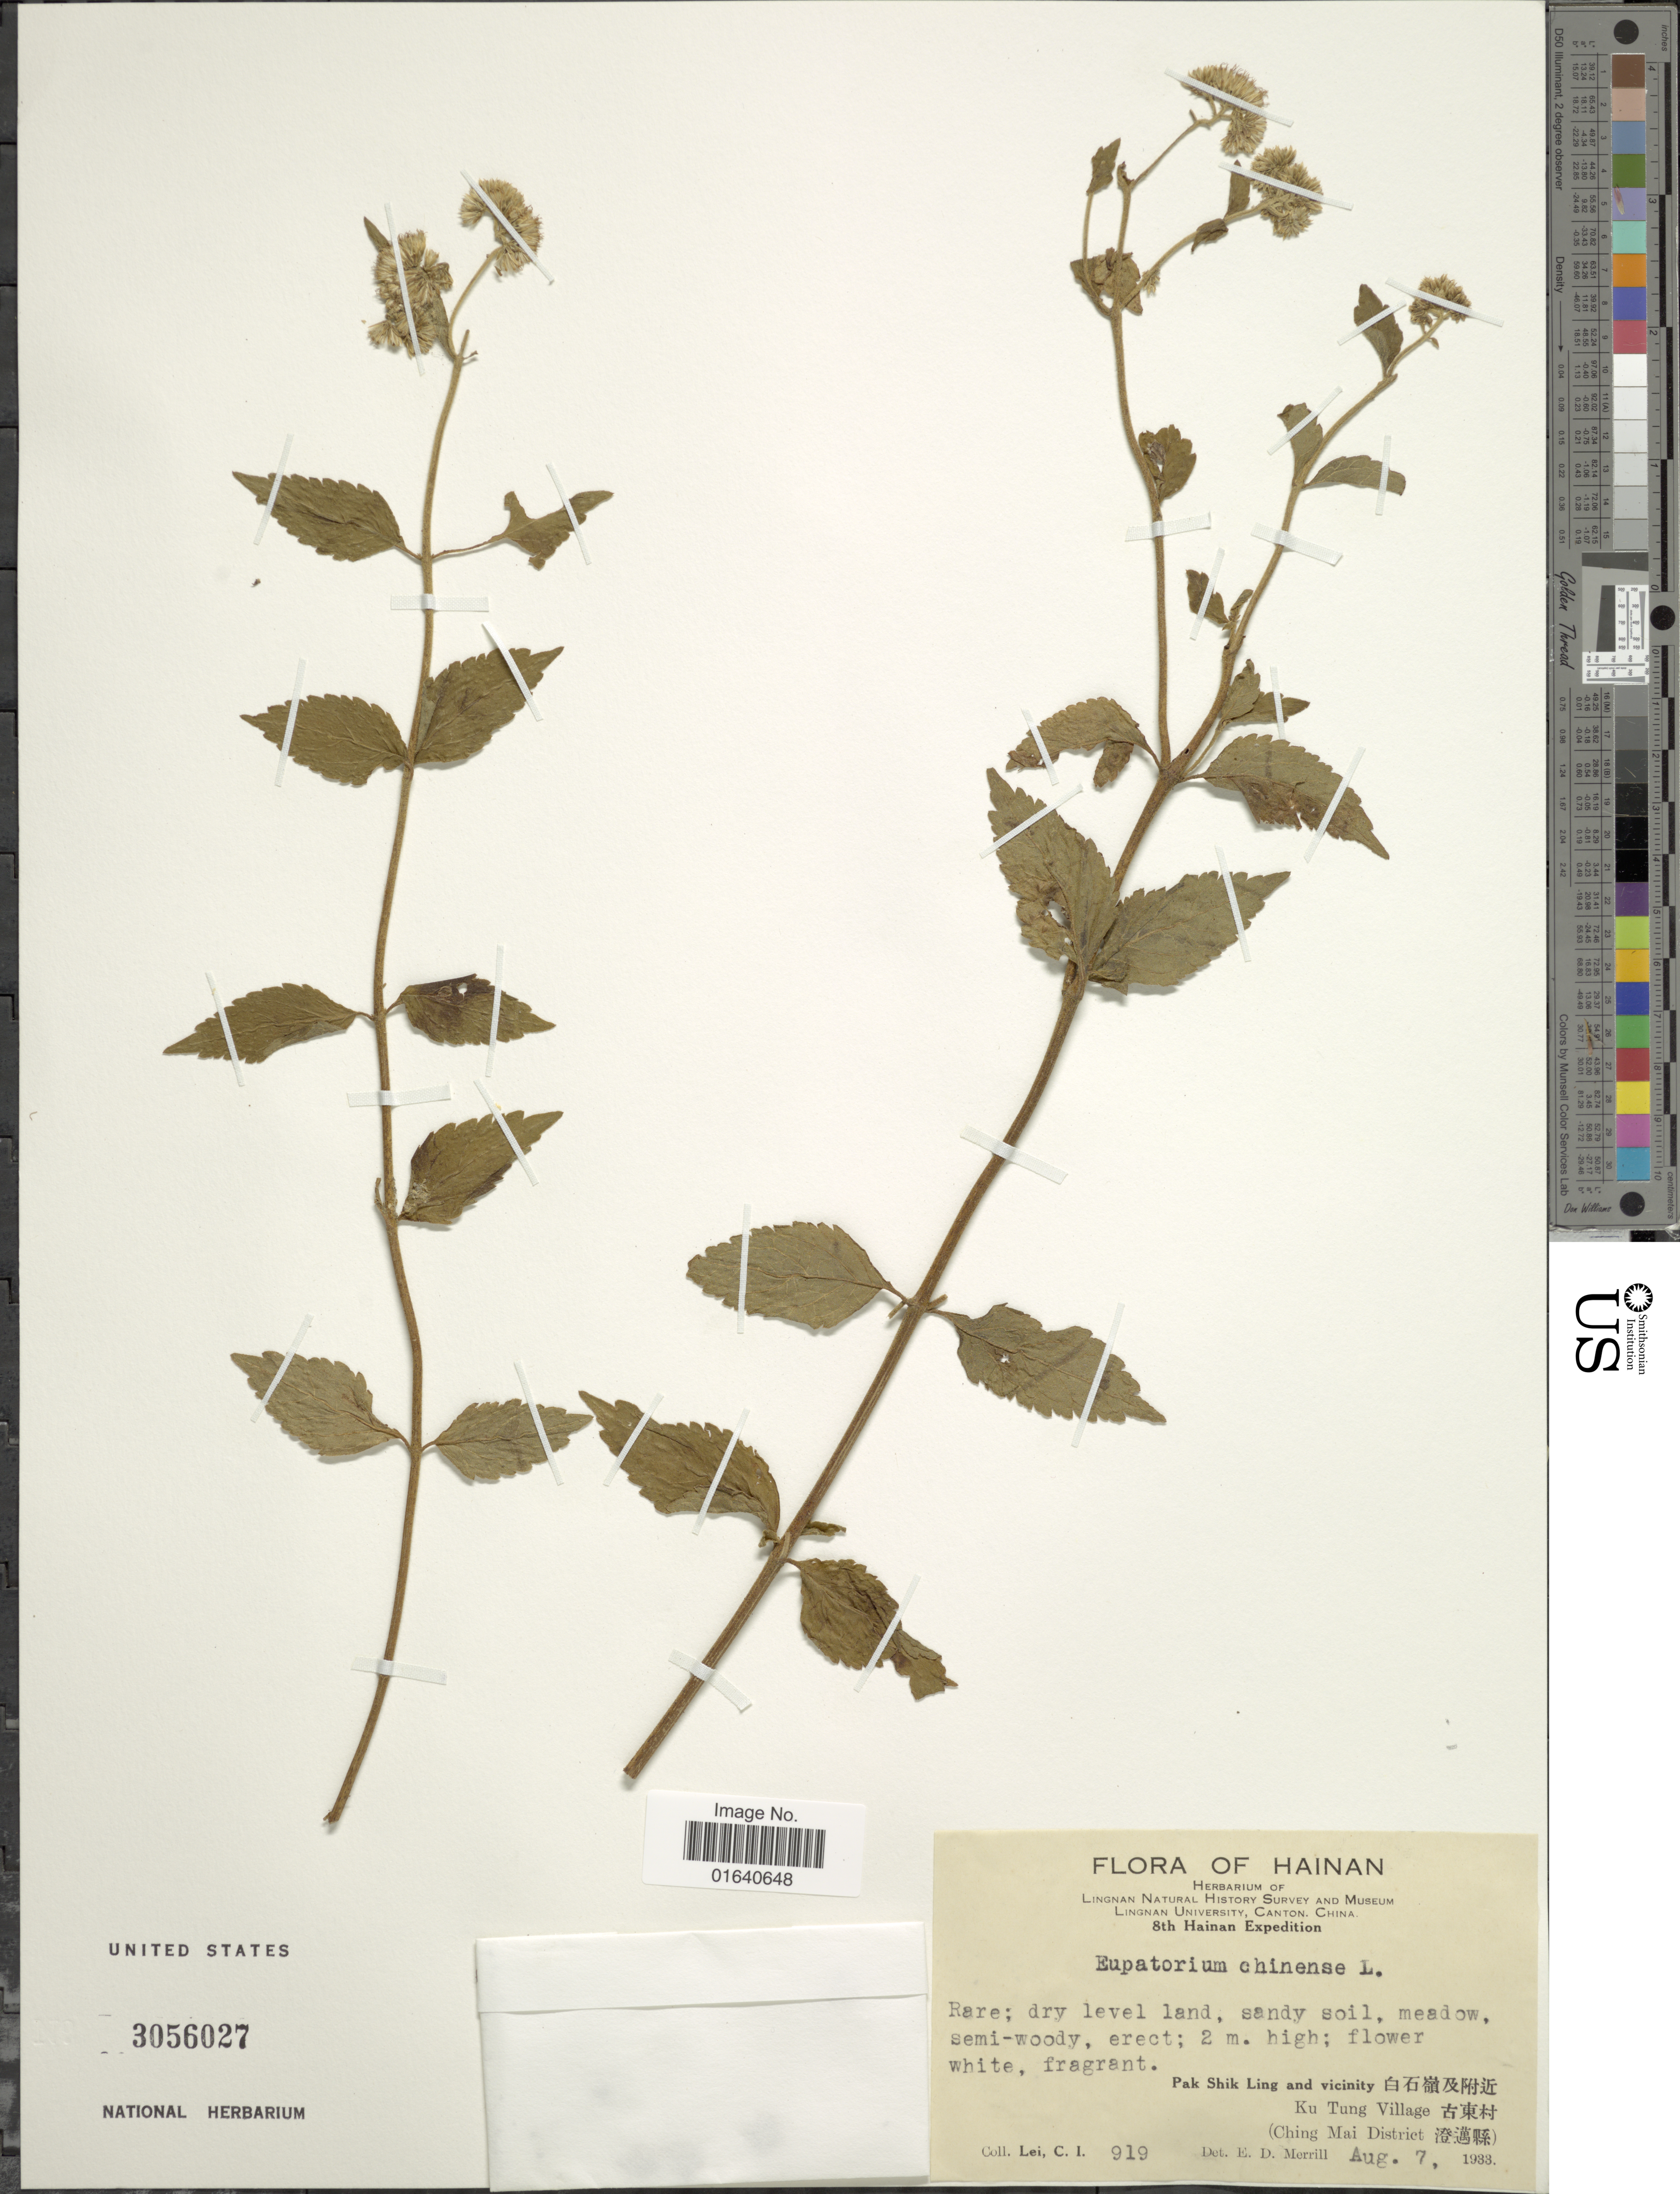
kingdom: Plantae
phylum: Tracheophyta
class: Magnoliopsida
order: Asterales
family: Asteraceae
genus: Eupatorium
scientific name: Eupatorium chinense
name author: L.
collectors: C. I. Lei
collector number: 919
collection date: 1933-08-07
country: China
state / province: Hainan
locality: PakShikLing and Vicinity, Ku Tung Village, (Ching Mai District)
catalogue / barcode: US 3056027